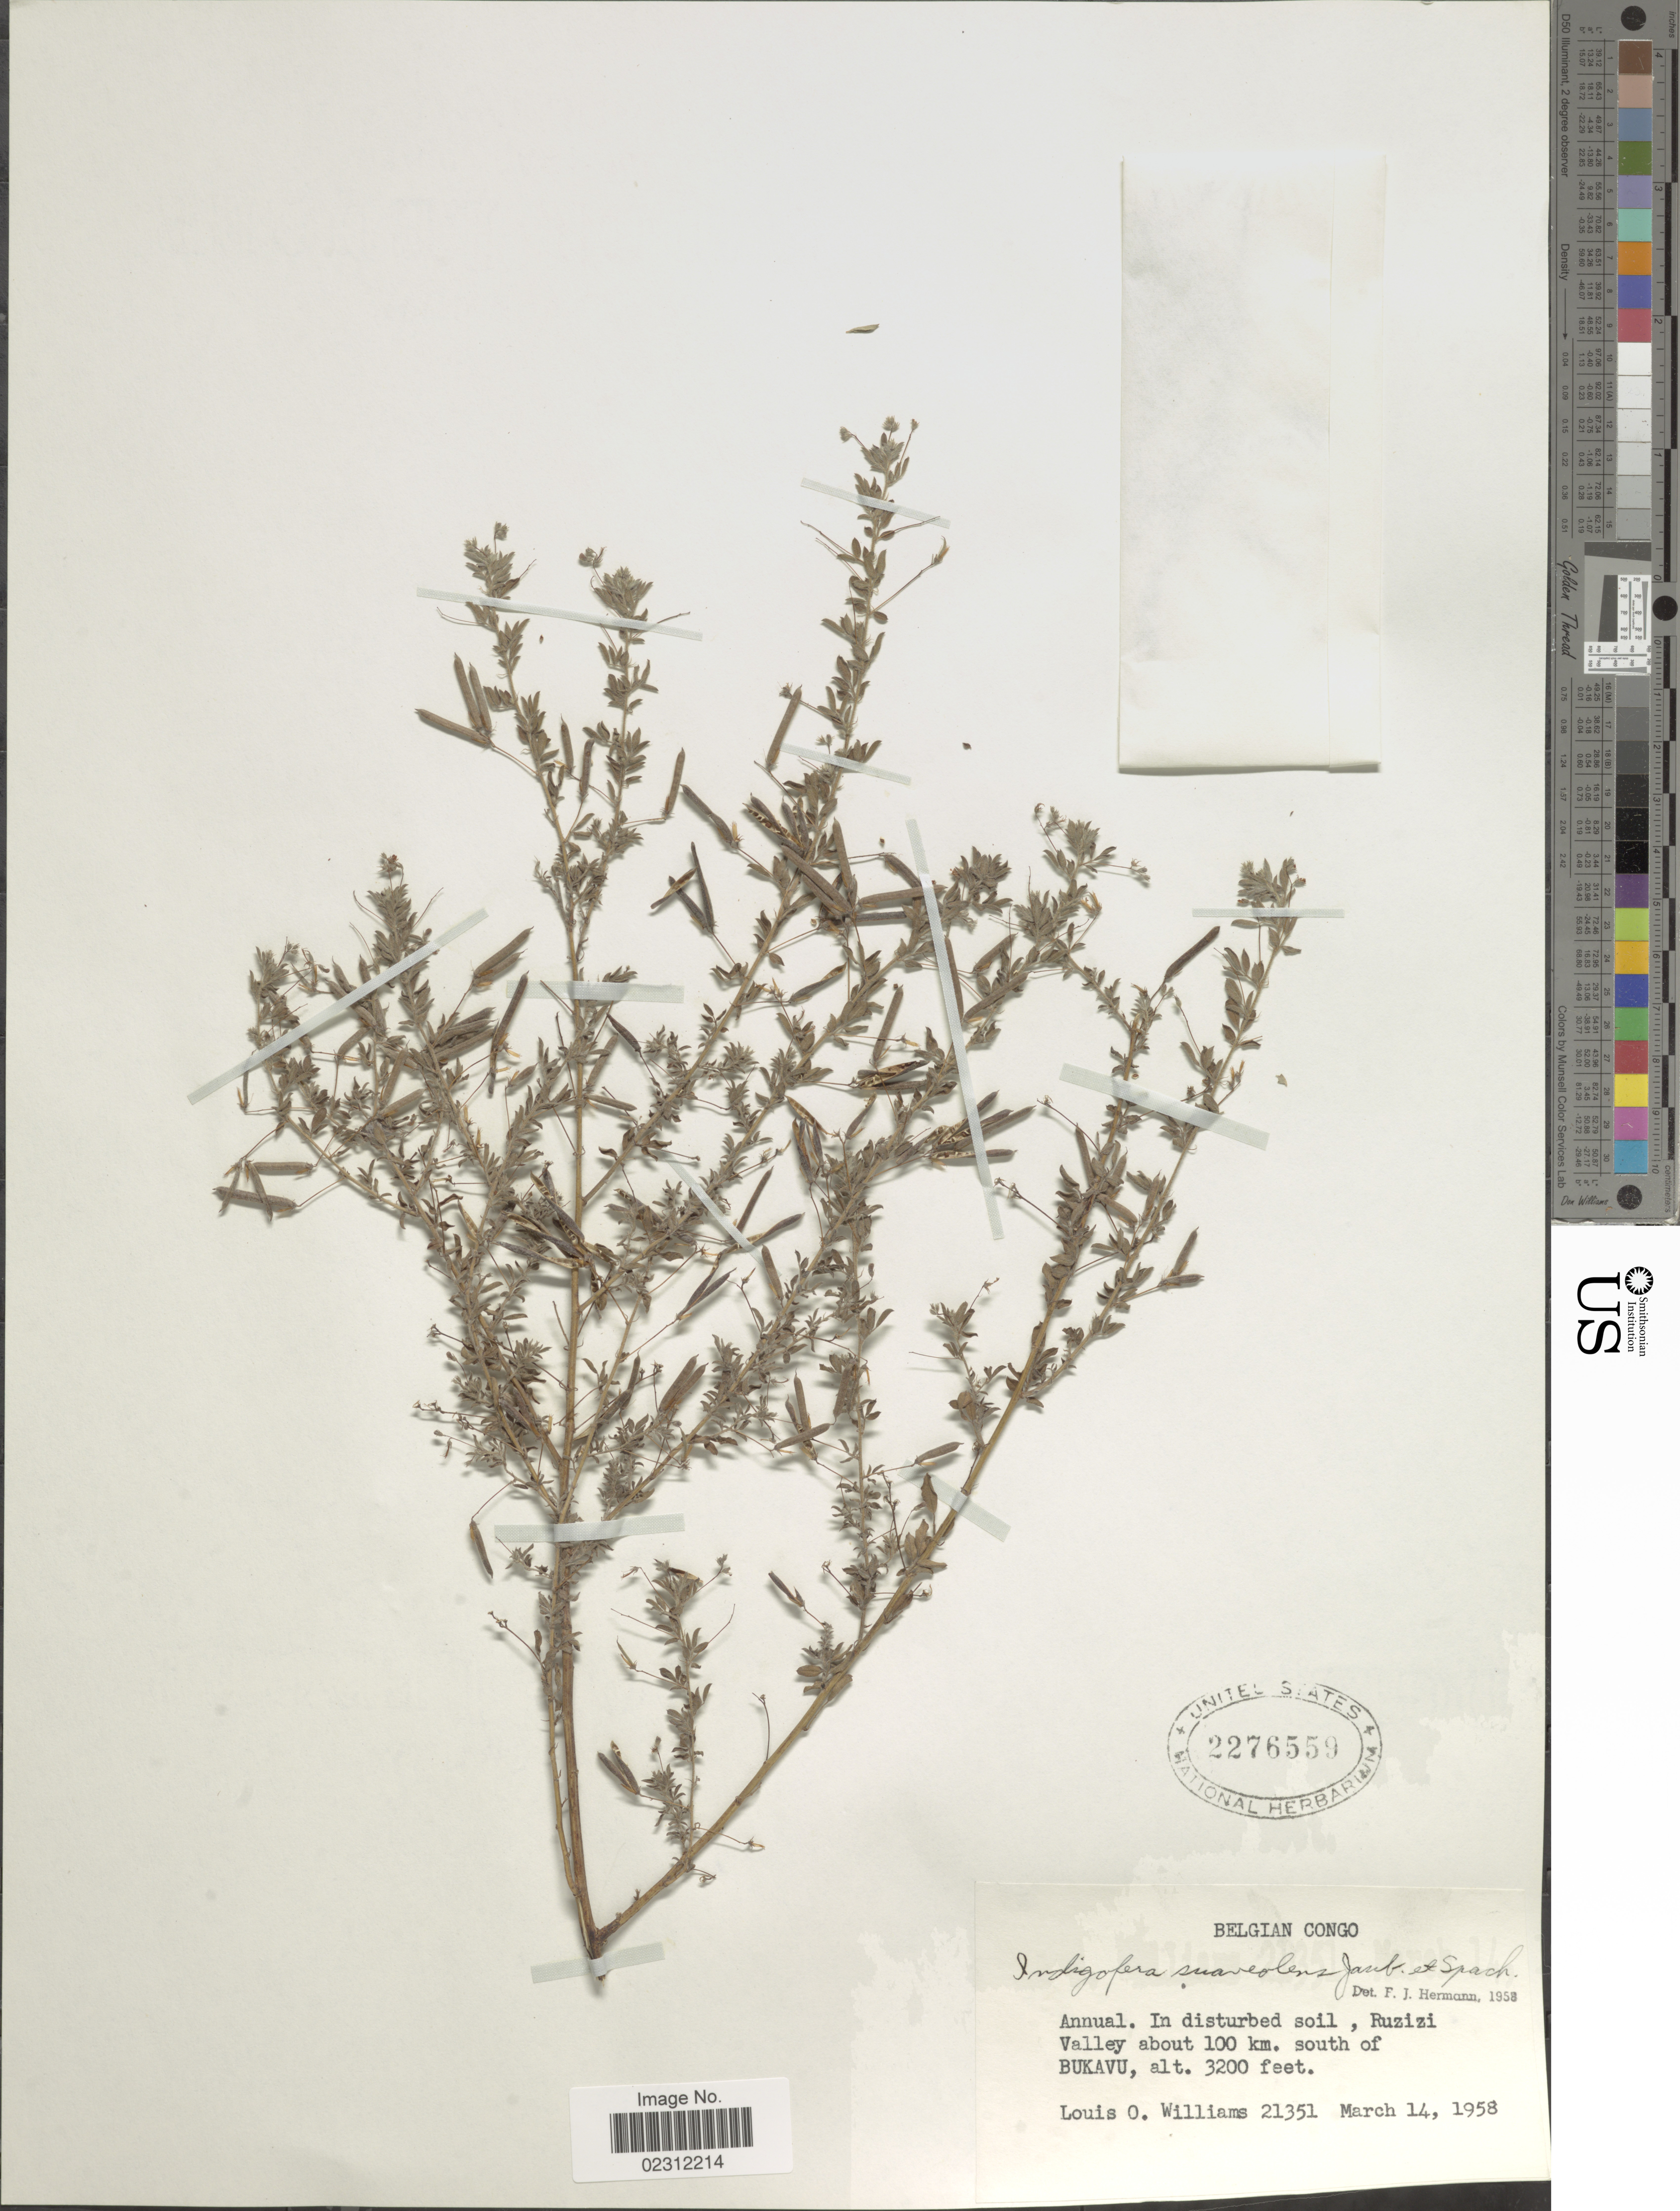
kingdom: Plantae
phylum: Tracheophyta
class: Magnoliopsida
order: Fabales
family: Fabaceae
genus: Indigofera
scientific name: Indigofera suaveolens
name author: Jaub. & Spach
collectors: L. O. Williams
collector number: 21351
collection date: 1958-03-14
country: Congo, Democratic Republic of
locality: Belgian Congo, Ruzizi Valley about 100 km. south of Bukavu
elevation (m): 975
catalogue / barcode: US 2276559